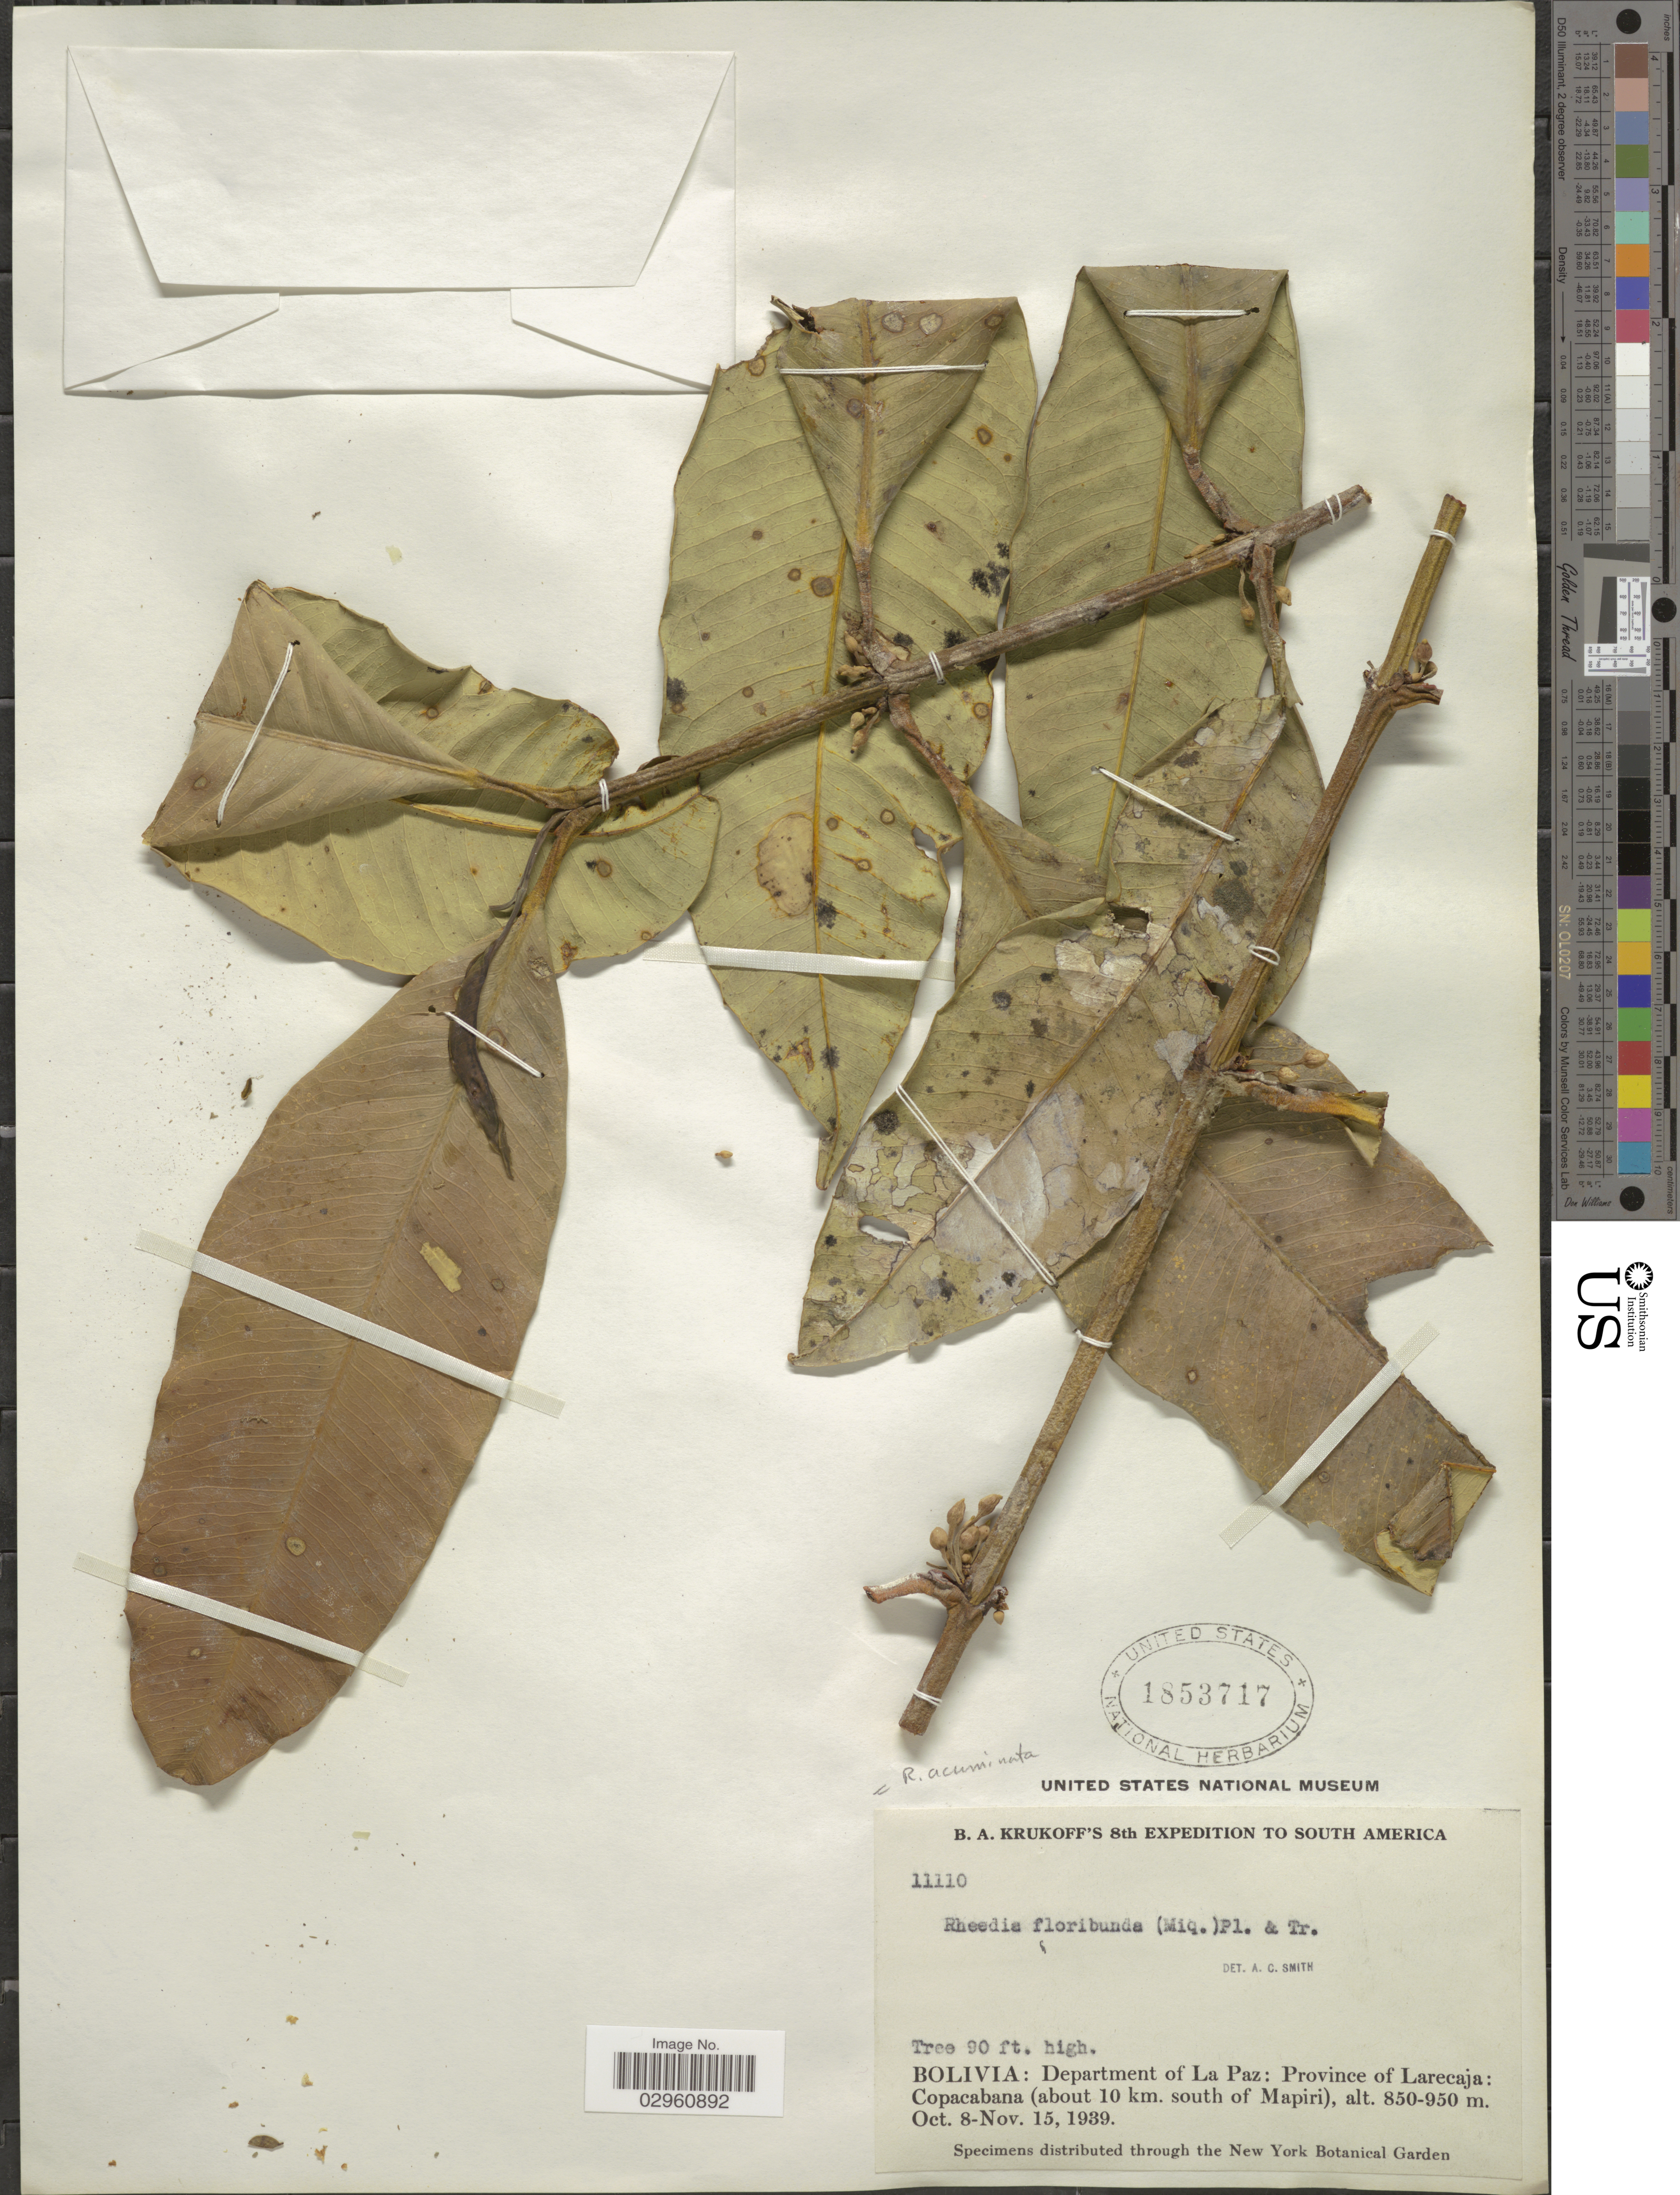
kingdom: Plantae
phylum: Tracheophyta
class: Magnoliopsida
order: Malpighiales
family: Clusiaceae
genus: Garcinia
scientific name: Garcinia madruno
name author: (Kunth) Hammel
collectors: B. A. Krukoff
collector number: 11110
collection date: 1939-10-08/1939-11-15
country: Bolivia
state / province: La Paz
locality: Department of La Paz: Province of Larecaja: Copacabana (about 10 km. south of Mapiri).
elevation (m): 850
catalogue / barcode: US 1853717